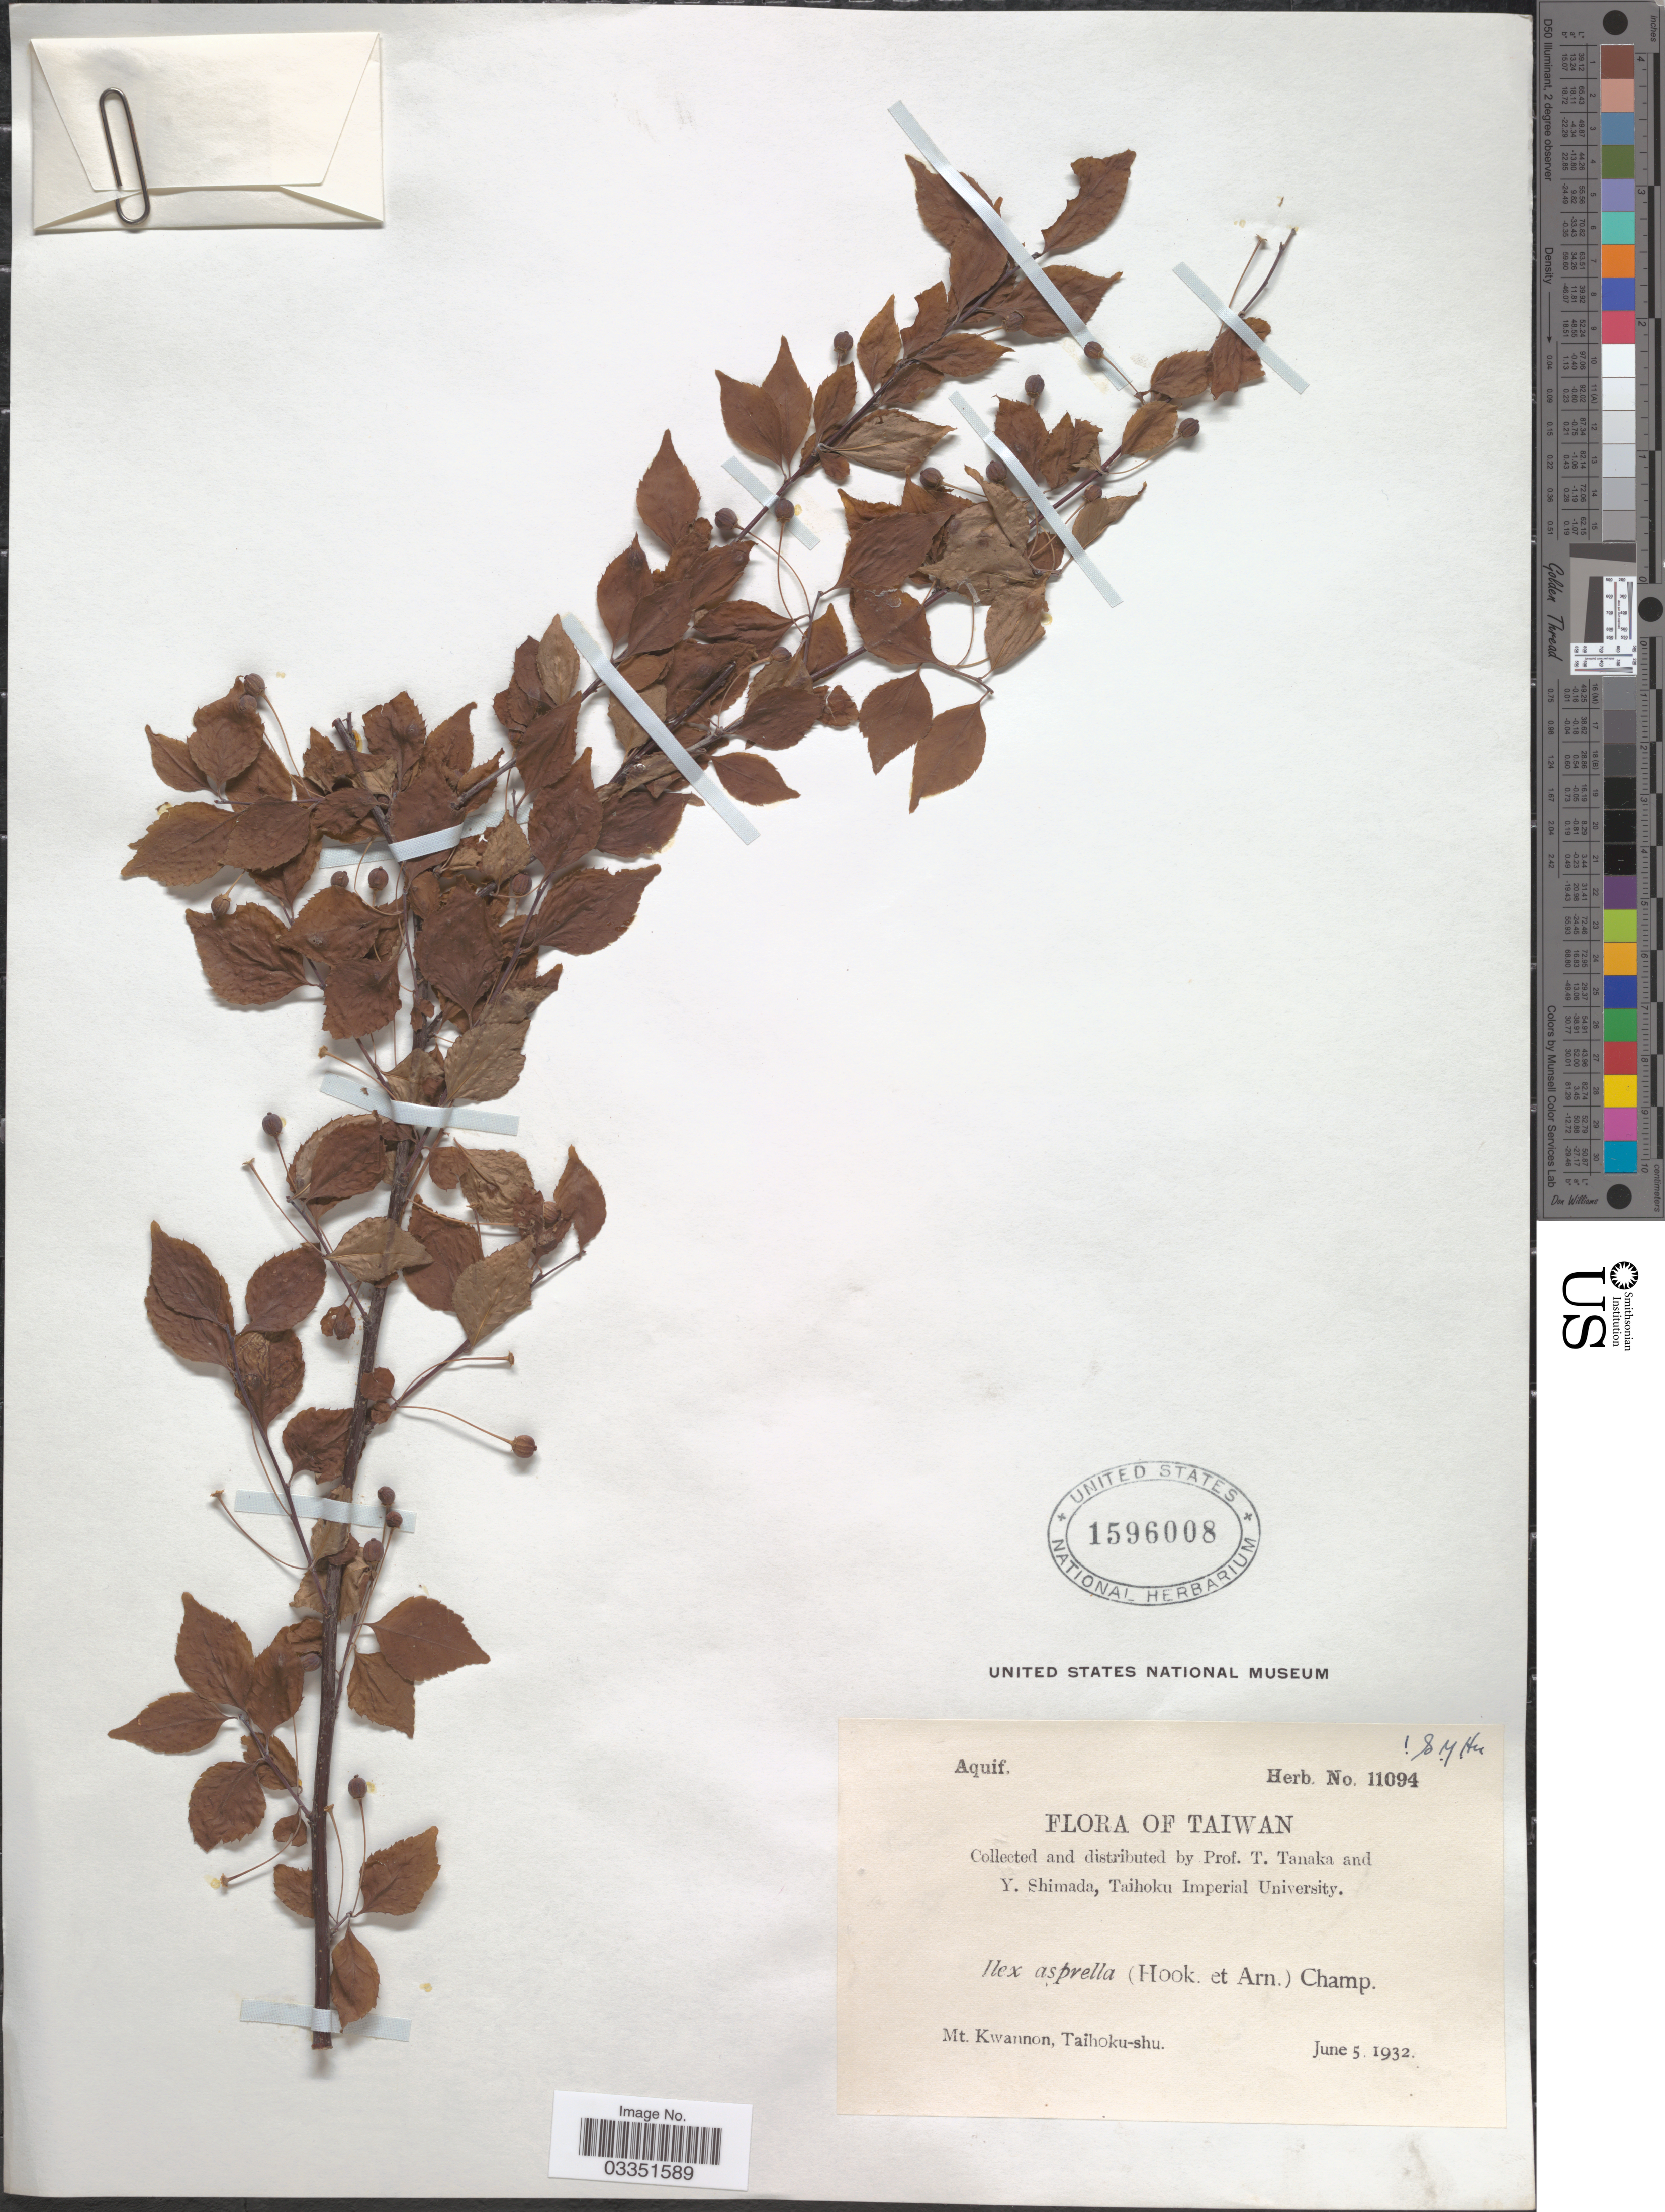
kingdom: Plantae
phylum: Tracheophyta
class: Magnoliopsida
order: Aquifoliales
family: Aquifoliaceae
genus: Ilex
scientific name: Ilex asperula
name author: Mart.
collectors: T. Tanaka & Y. Shimada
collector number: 11094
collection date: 1932-06-05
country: Taiwan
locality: Mt. Kwannon, Taihoku-shu.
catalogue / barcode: US 1596008